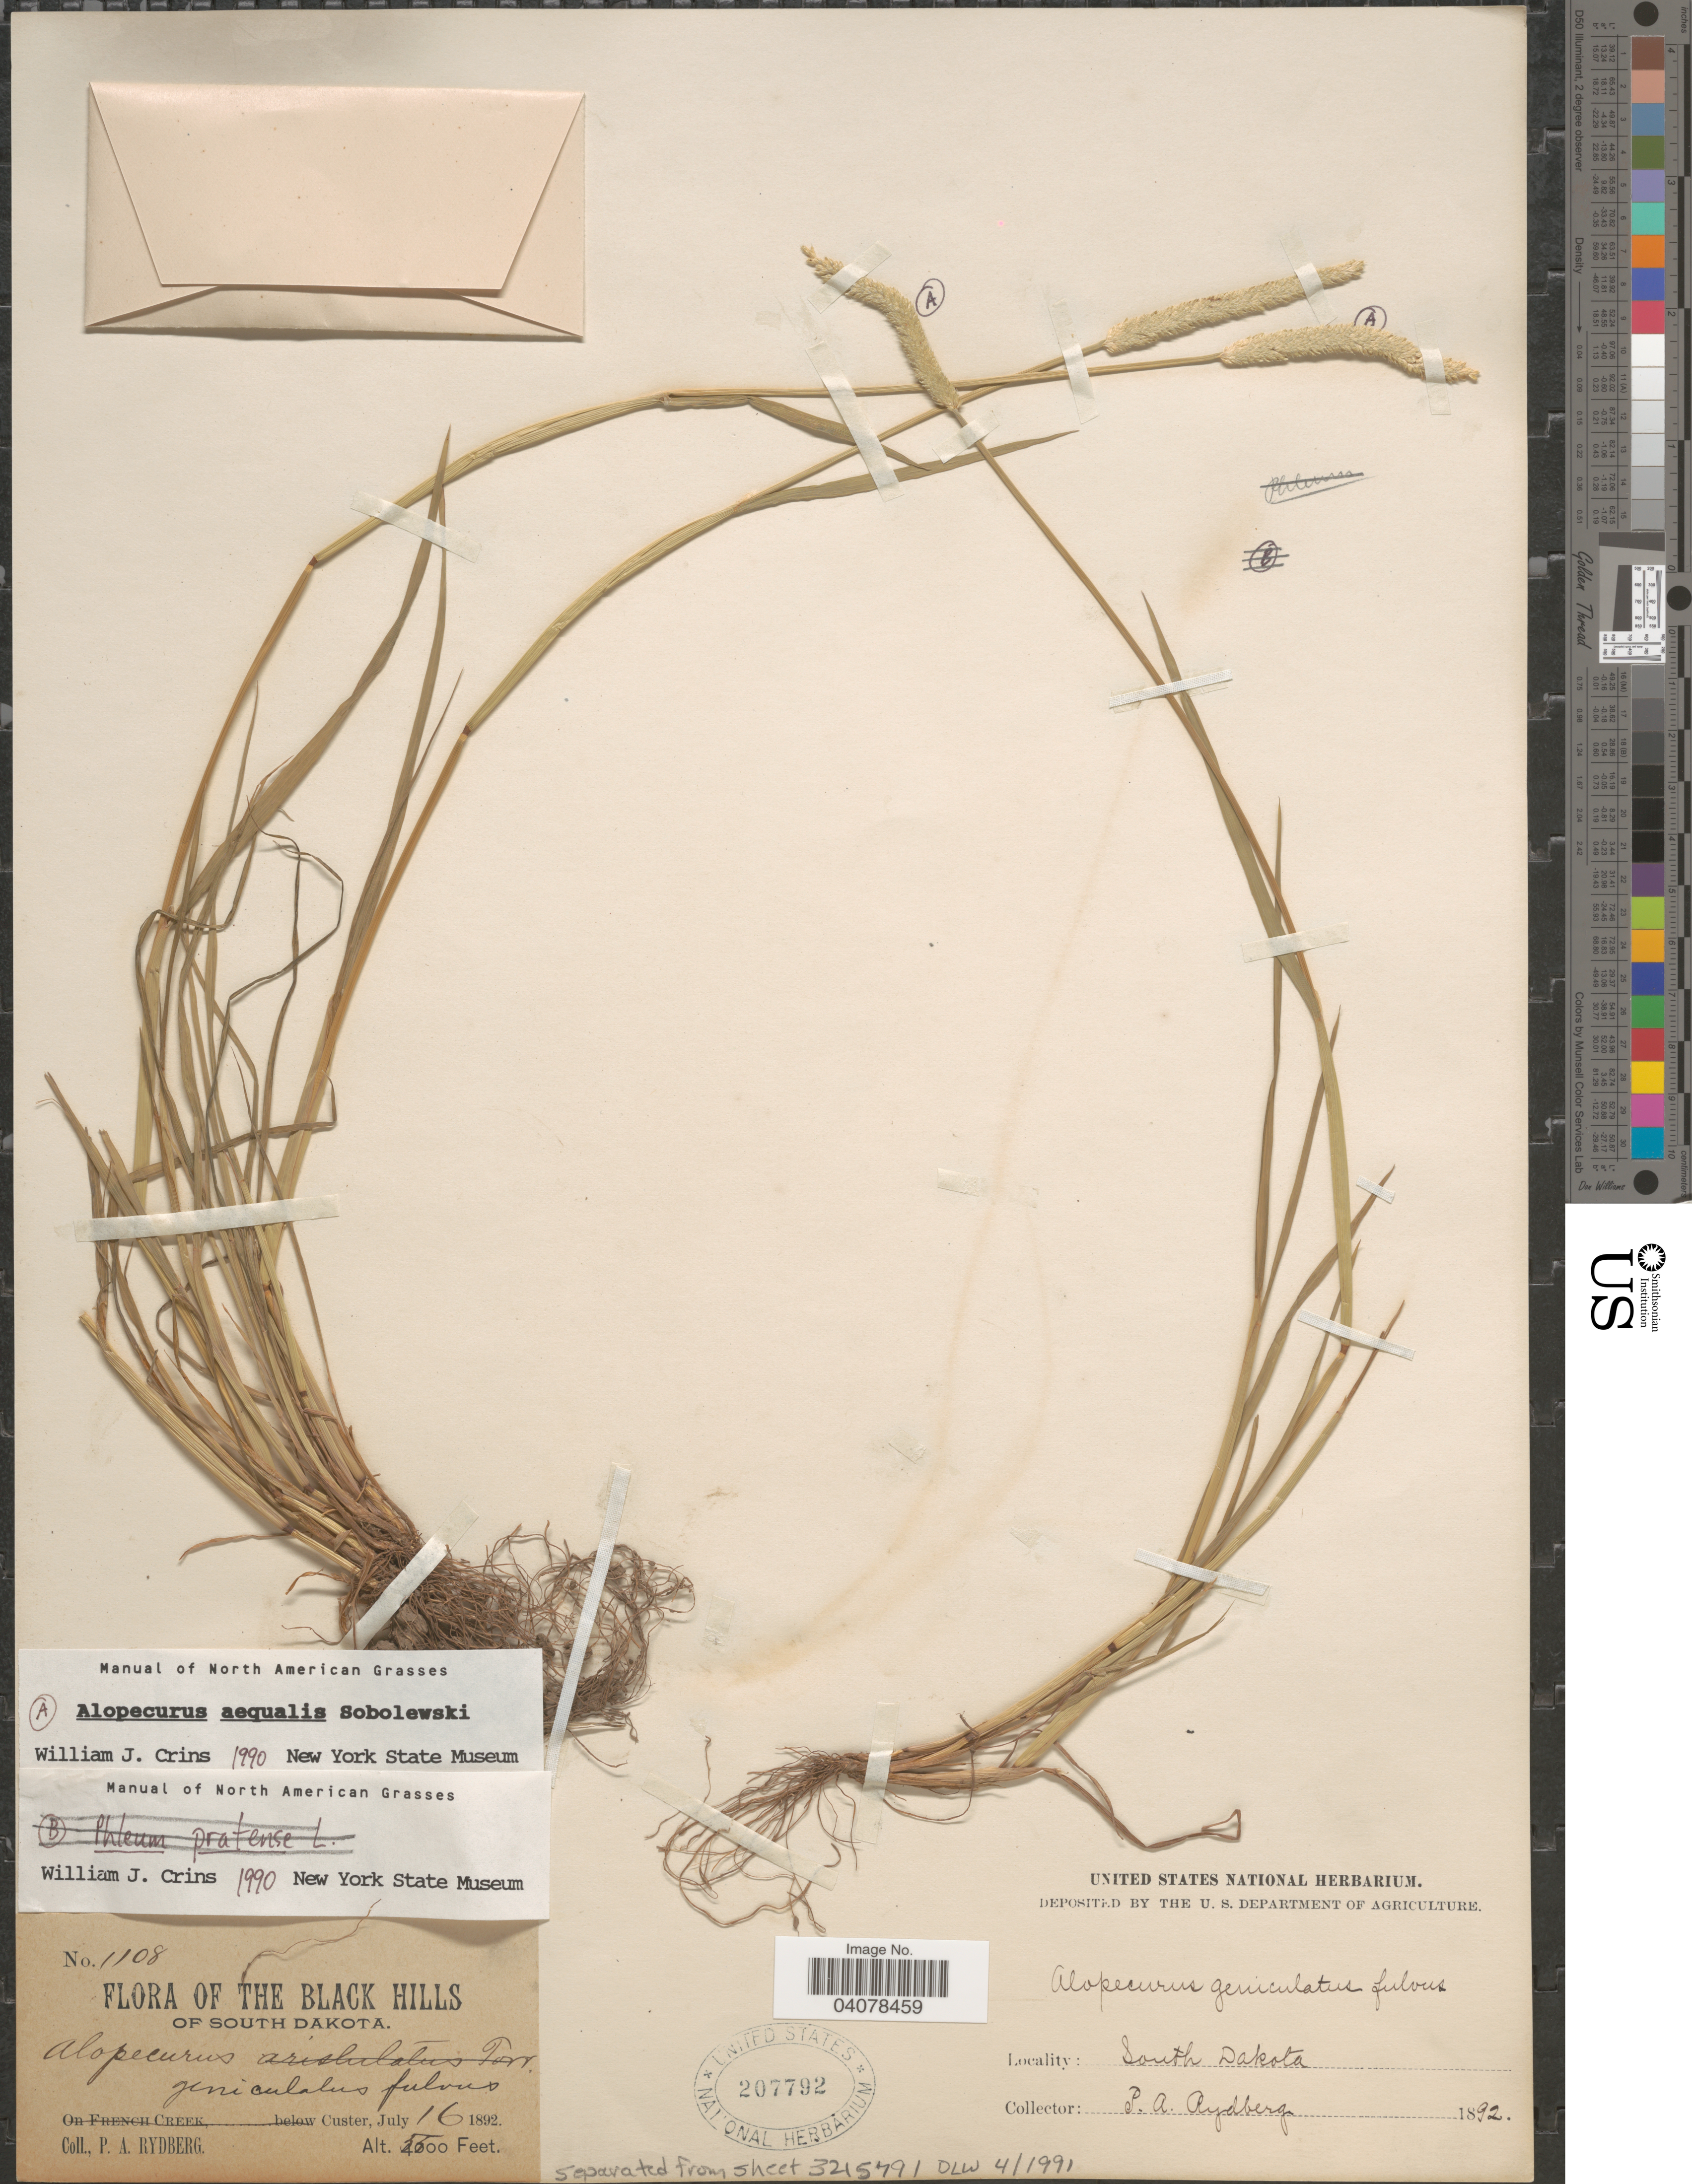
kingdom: Plantae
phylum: Tracheophyta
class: Liliopsida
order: Poales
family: Poaceae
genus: Alopecurus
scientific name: Alopecurus aequalis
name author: Sobol.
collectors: P. A. Rydberg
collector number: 1108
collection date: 1892-07-16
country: United States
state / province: South Dakota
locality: The Black Hills Of South Dakota. Custer.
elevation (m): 1676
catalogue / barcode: US 207792